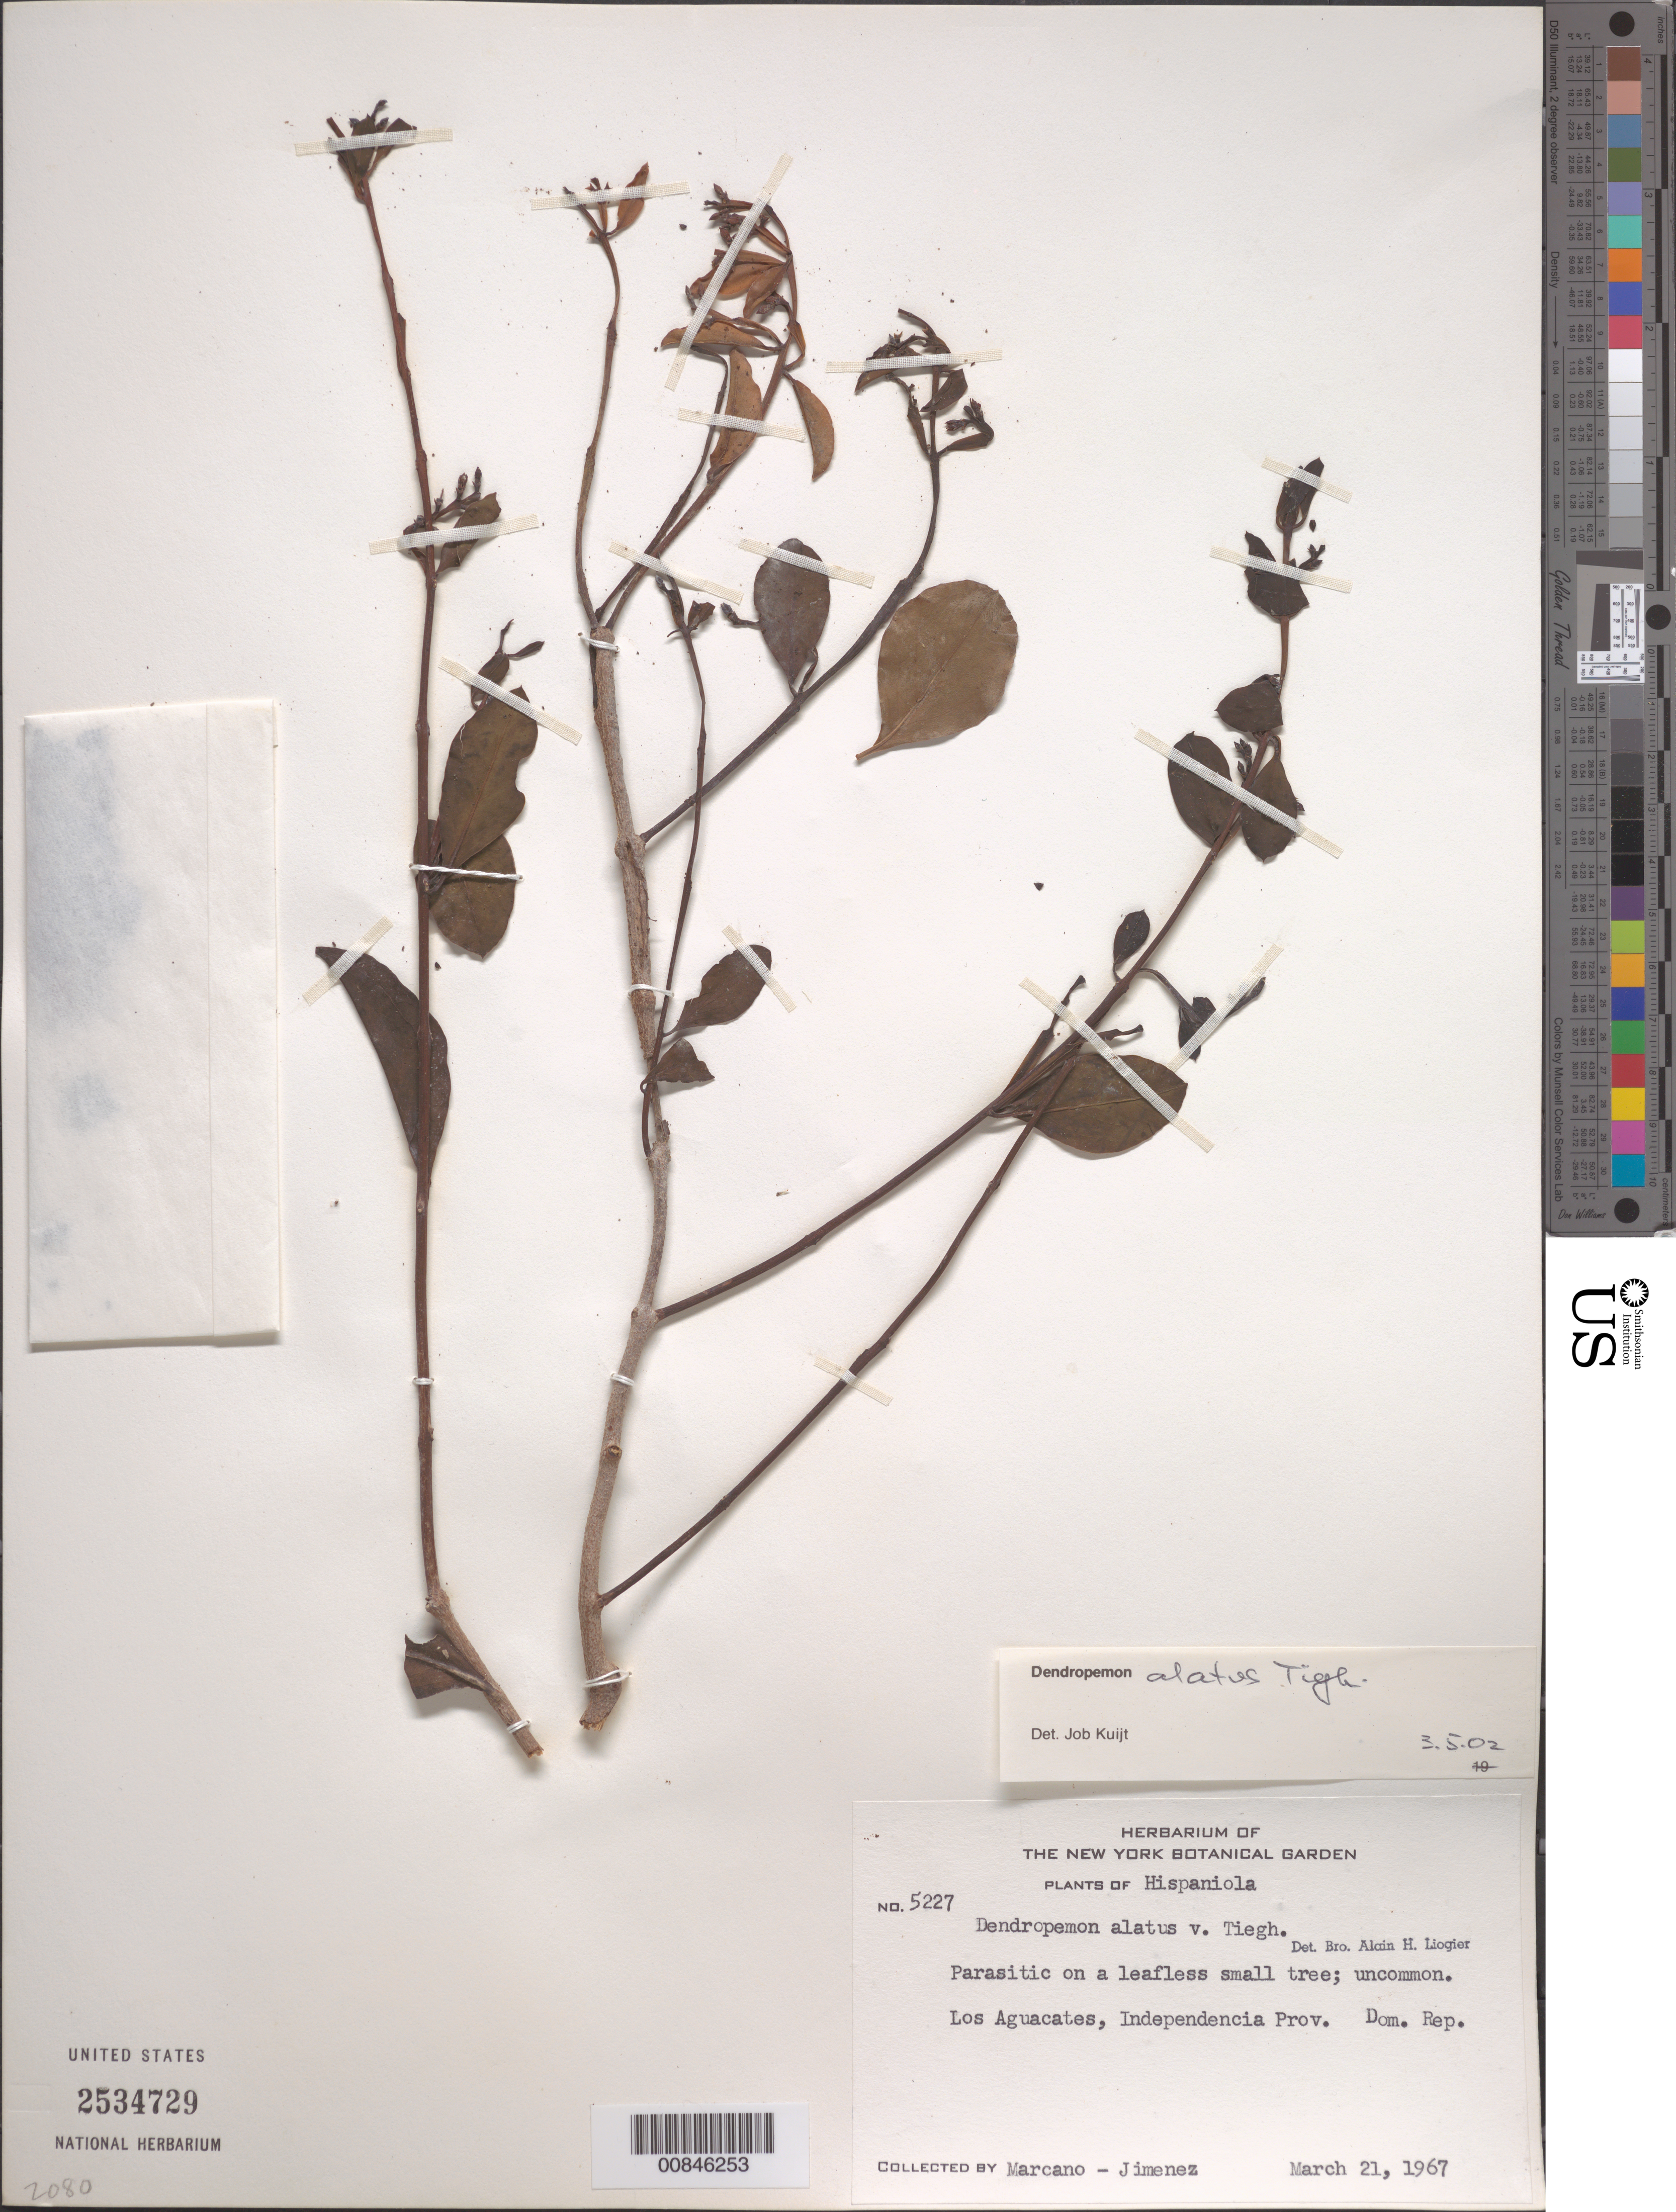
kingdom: Plantae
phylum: Tracheophyta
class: Magnoliopsida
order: Santalales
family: Loranthaceae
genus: Dendropemon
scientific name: Dendropemon alatus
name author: Tiegh.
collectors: E. J. Marcano F. & J. J. Jiménez Almonte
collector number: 5227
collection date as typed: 21 Mar 1967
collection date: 1967-03-21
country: Dominican Republic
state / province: Independencia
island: Hispaniola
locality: Los Aguacates.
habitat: On a leafless small tree.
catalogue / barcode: US 2534729